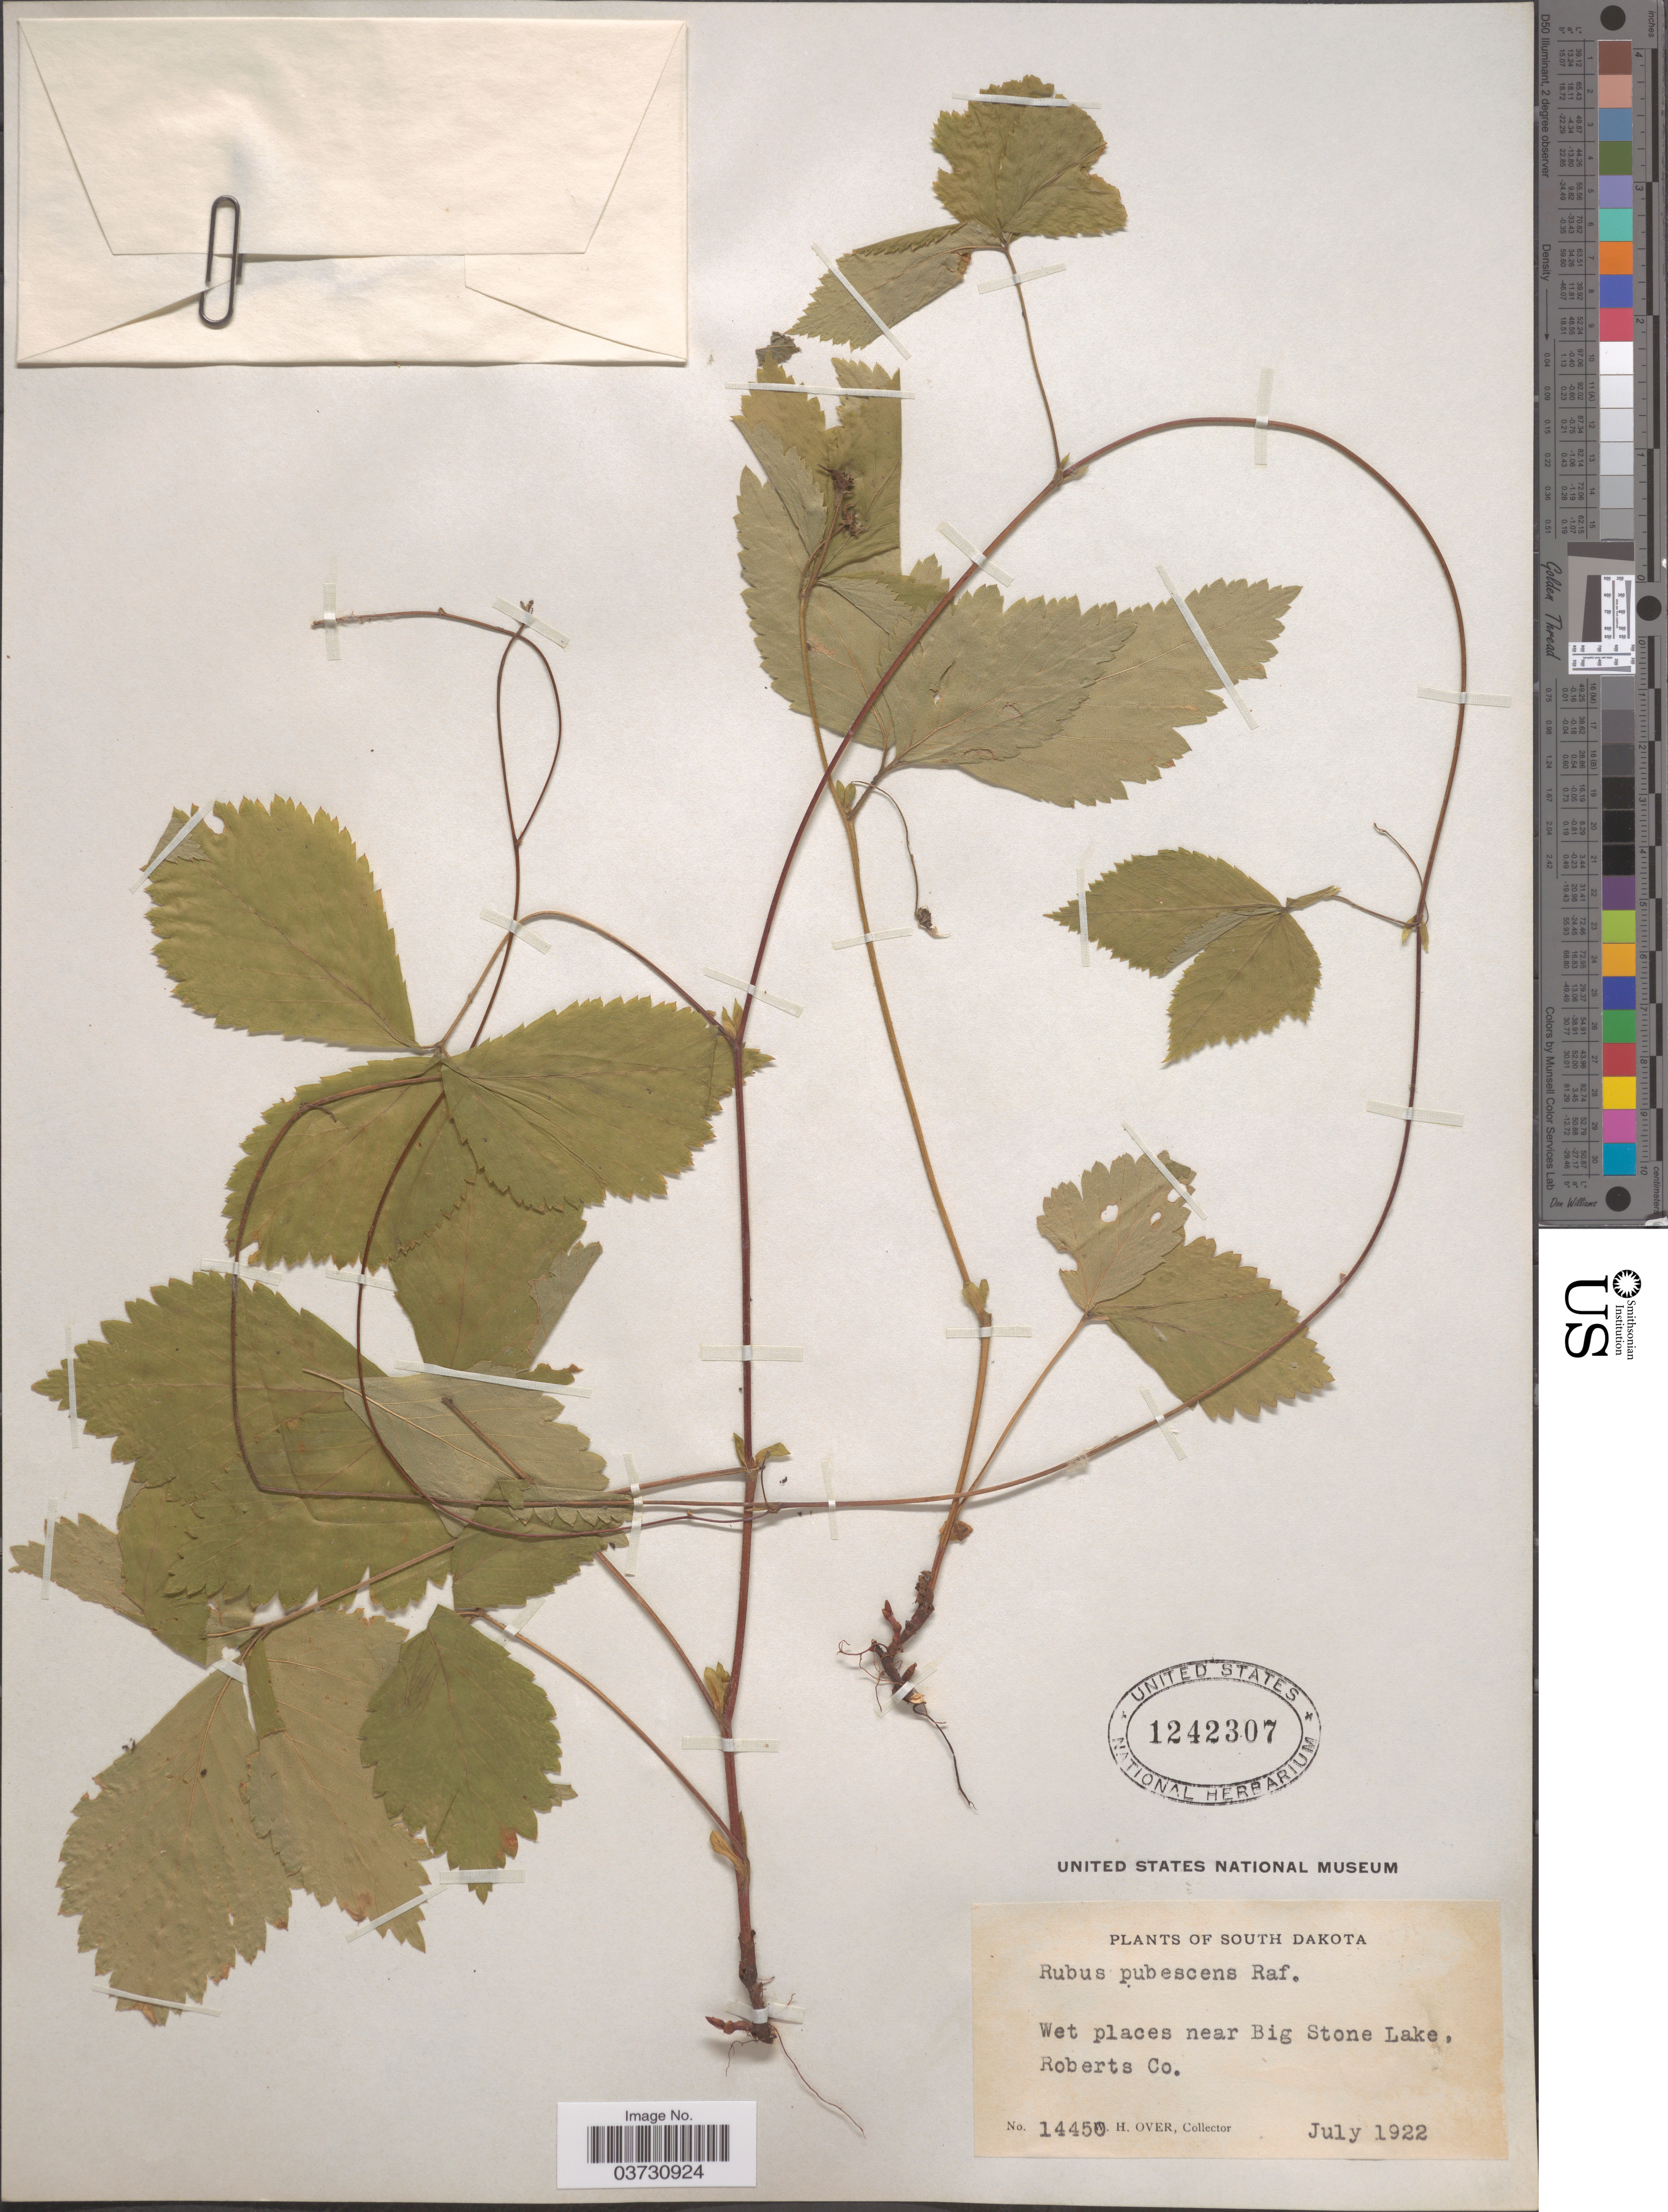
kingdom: Plantae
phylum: Tracheophyta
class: Magnoliopsida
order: Rosales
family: Rosaceae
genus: Rubus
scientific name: Rubus pubescens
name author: Raf.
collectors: H. Over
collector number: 14450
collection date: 1922-07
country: United States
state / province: South Dakota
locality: Near Big Stone Lake, Roberts Co.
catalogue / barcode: US 1242307